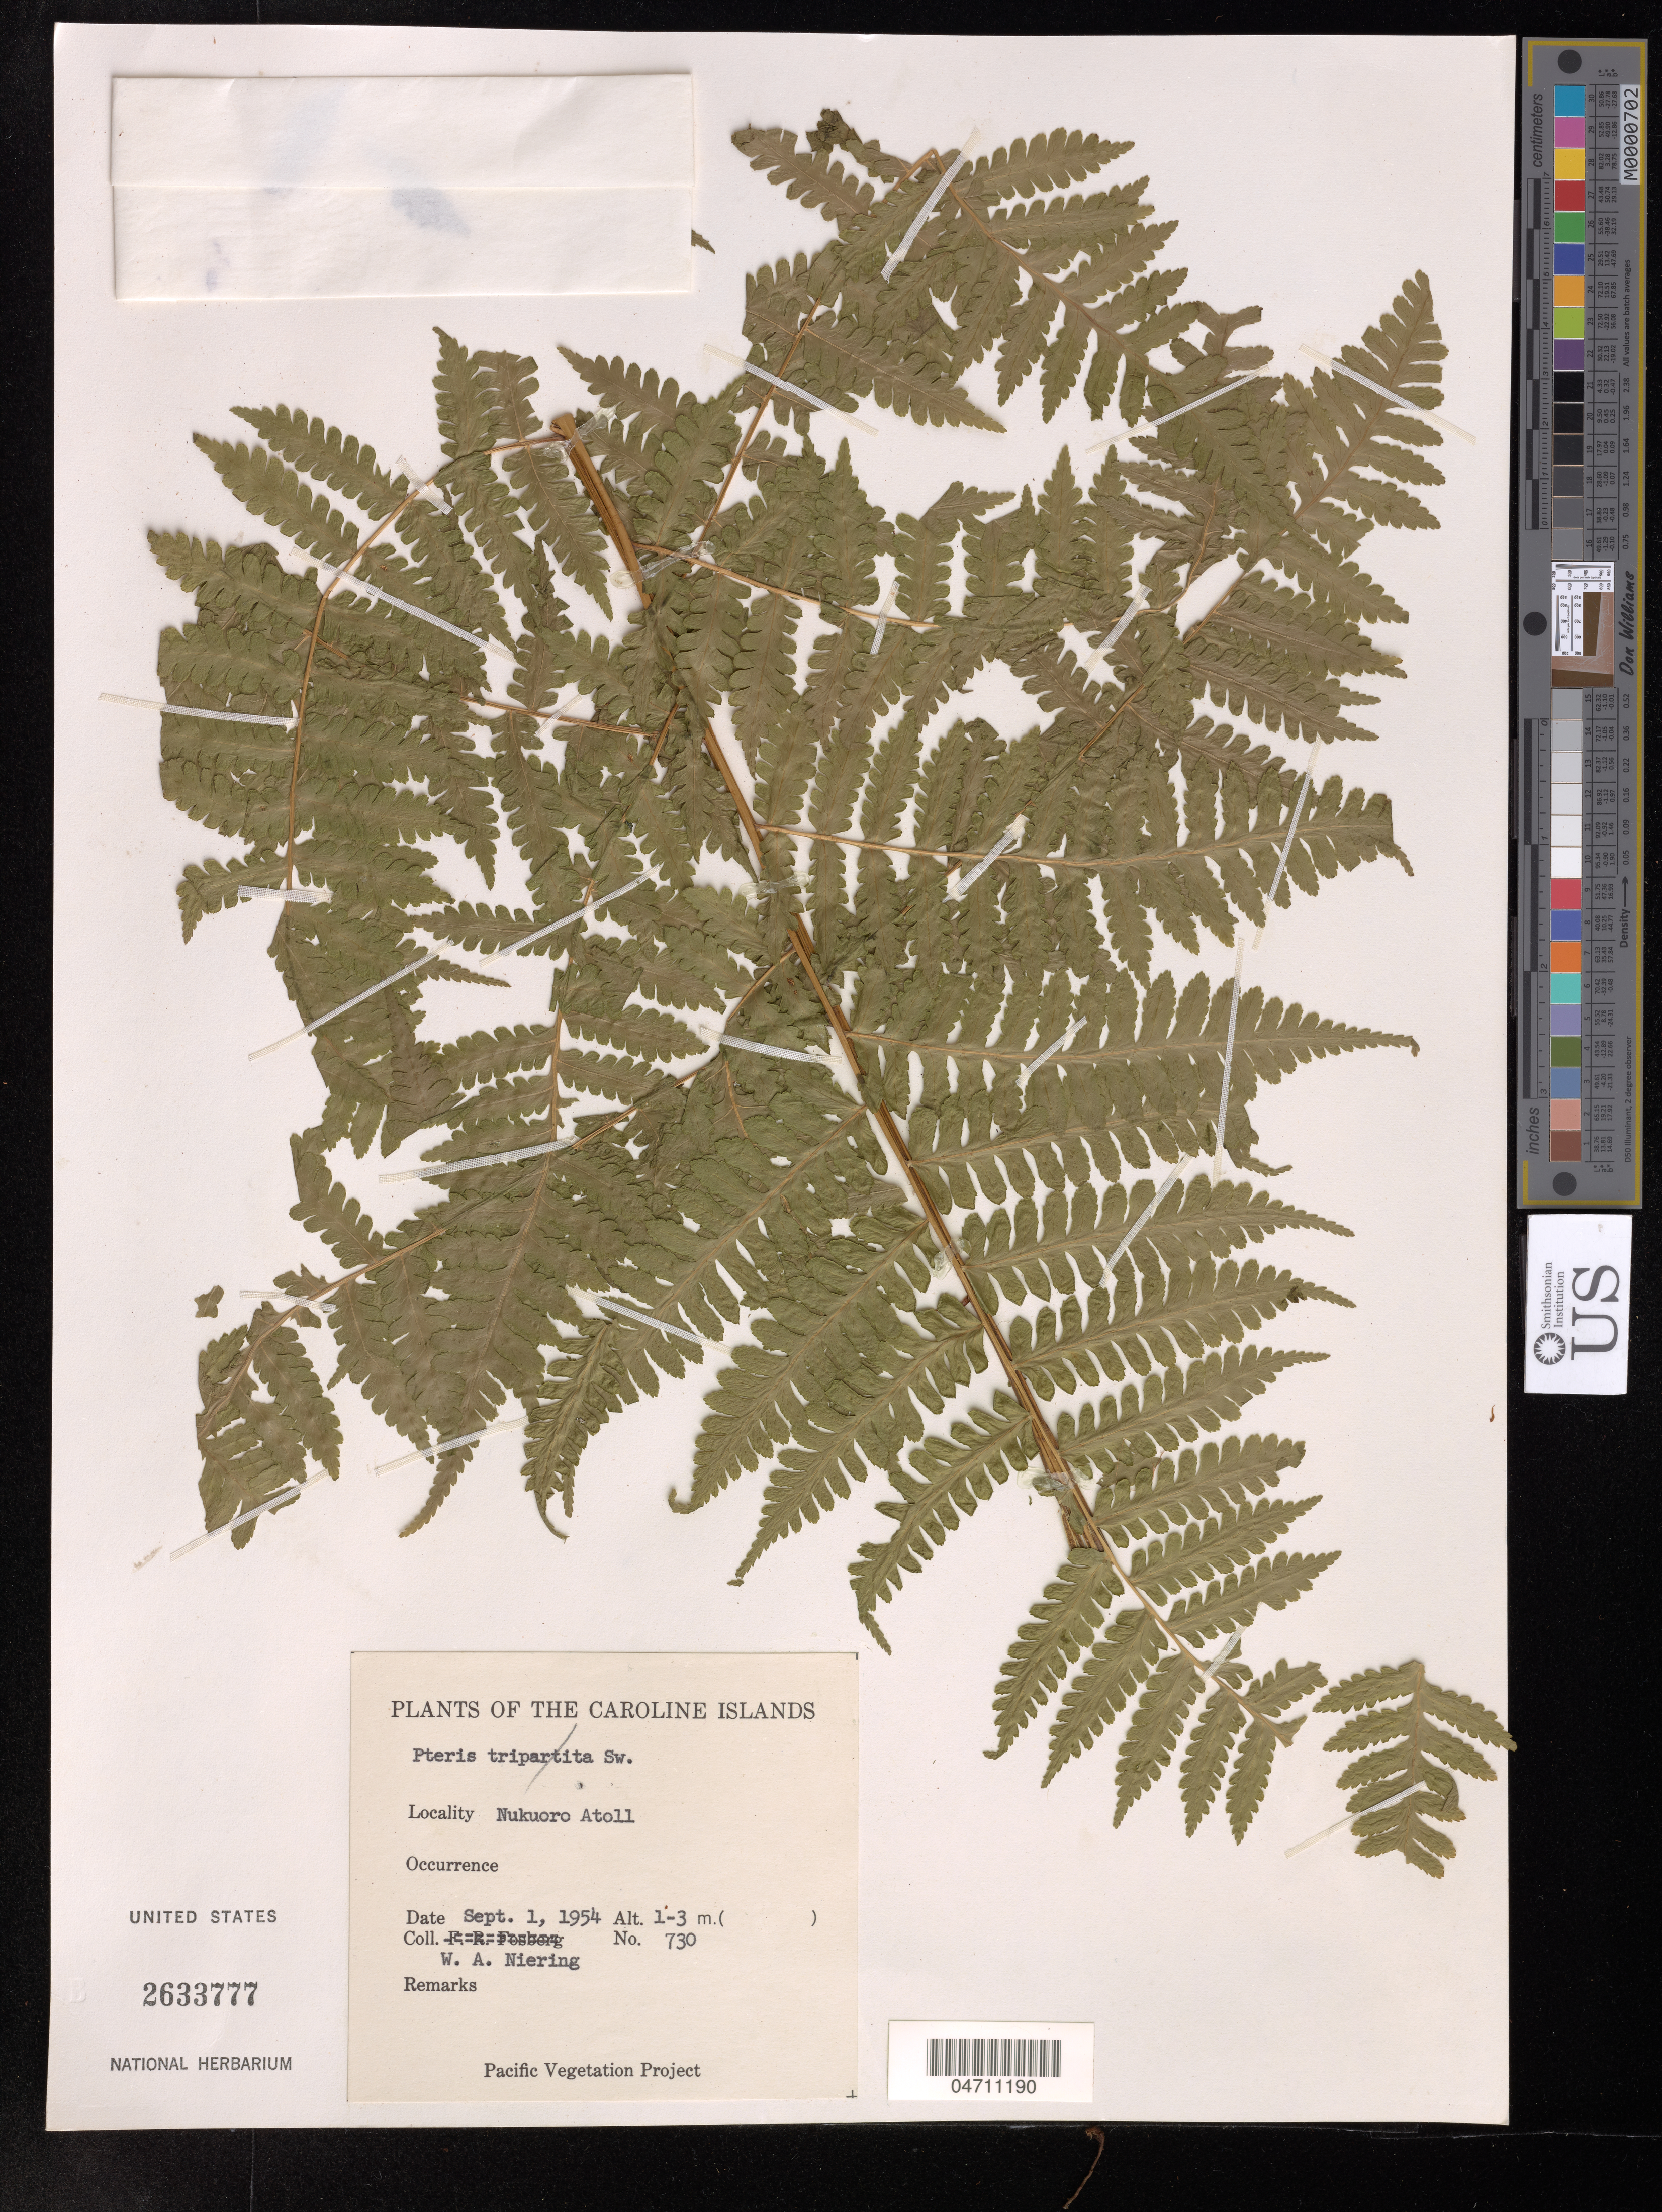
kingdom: Plantae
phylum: Tracheophyta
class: Polypodiopsida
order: Polypodiales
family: Pteridaceae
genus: Pteris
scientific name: Pteris tripartita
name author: Sw.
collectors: W. Niering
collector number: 730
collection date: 1954-09-01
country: Micronesia, Federated States of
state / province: Kosrae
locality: The Caroline Islands. Nukuoro Atoll.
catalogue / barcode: US 2633777